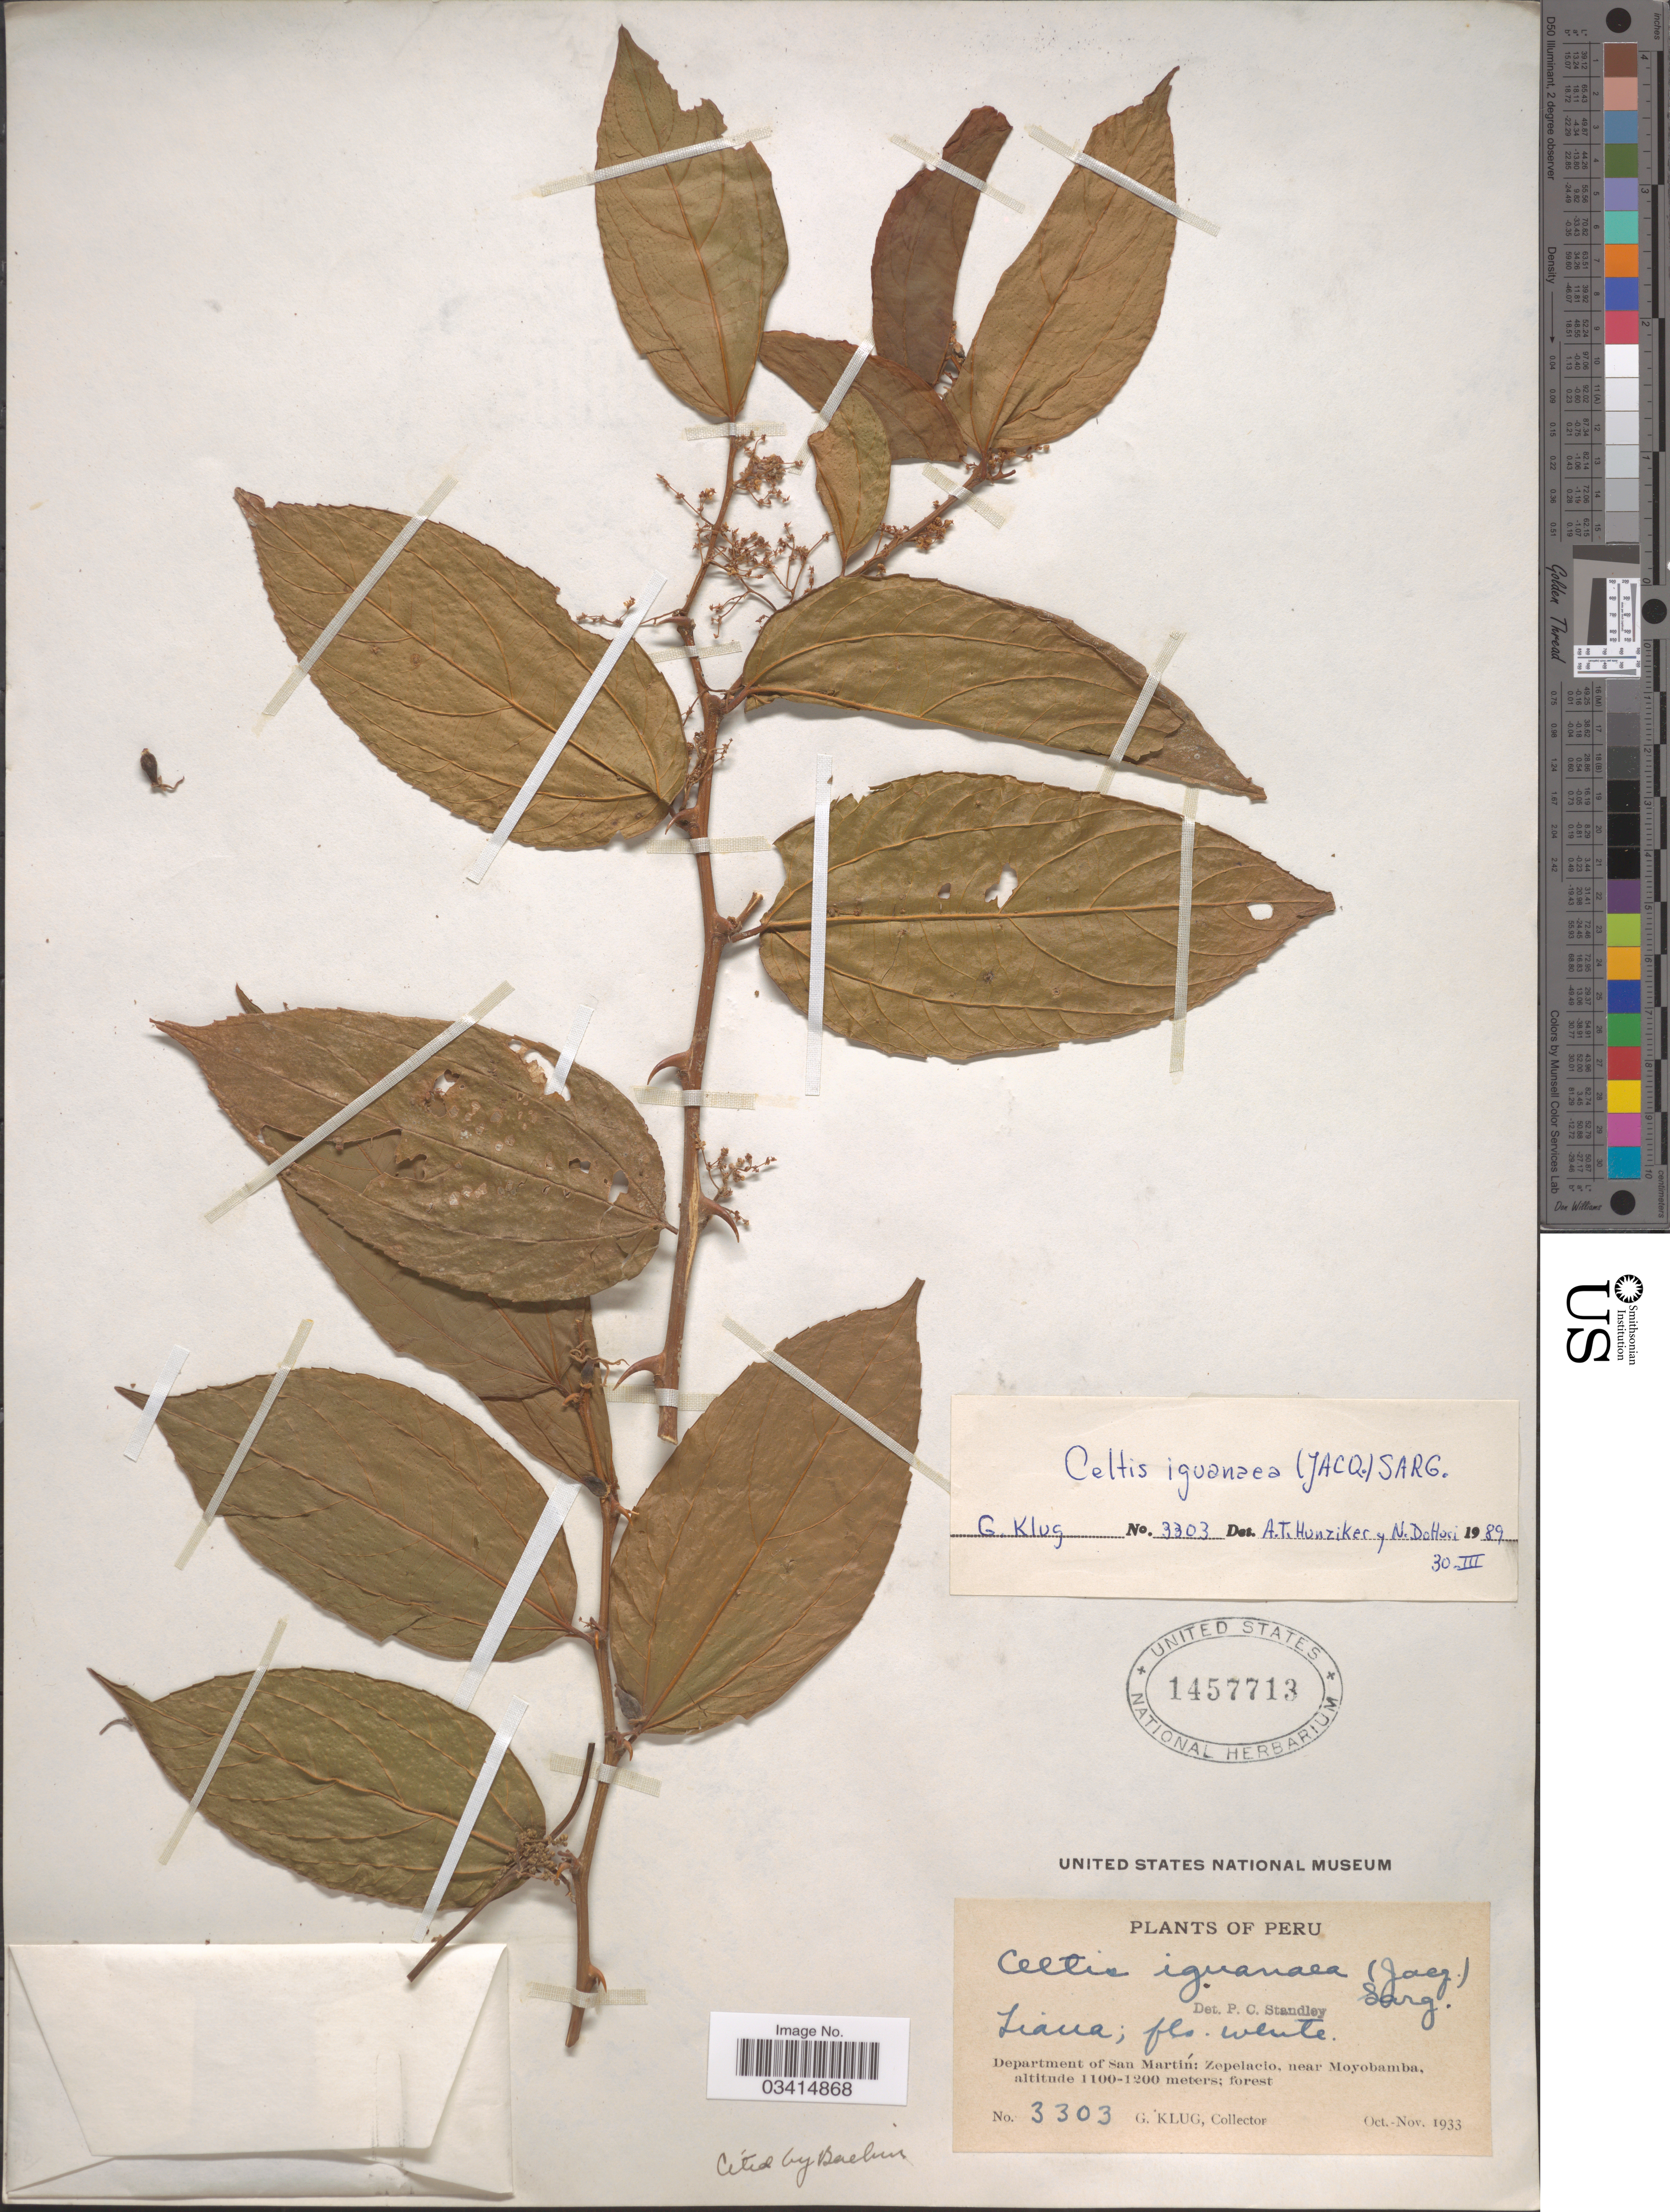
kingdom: Plantae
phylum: Tracheophyta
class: Magnoliopsida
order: Rosales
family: Cannabaceae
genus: Celtis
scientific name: Celtis iguanaea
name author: (Jacq.) Sarg.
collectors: G. Klug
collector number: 3303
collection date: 1933-10/1933-11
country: Peru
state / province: San Martín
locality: Department of San Martín: Zepelacio, near Moyobamba.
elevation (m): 1100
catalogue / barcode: US 1457713